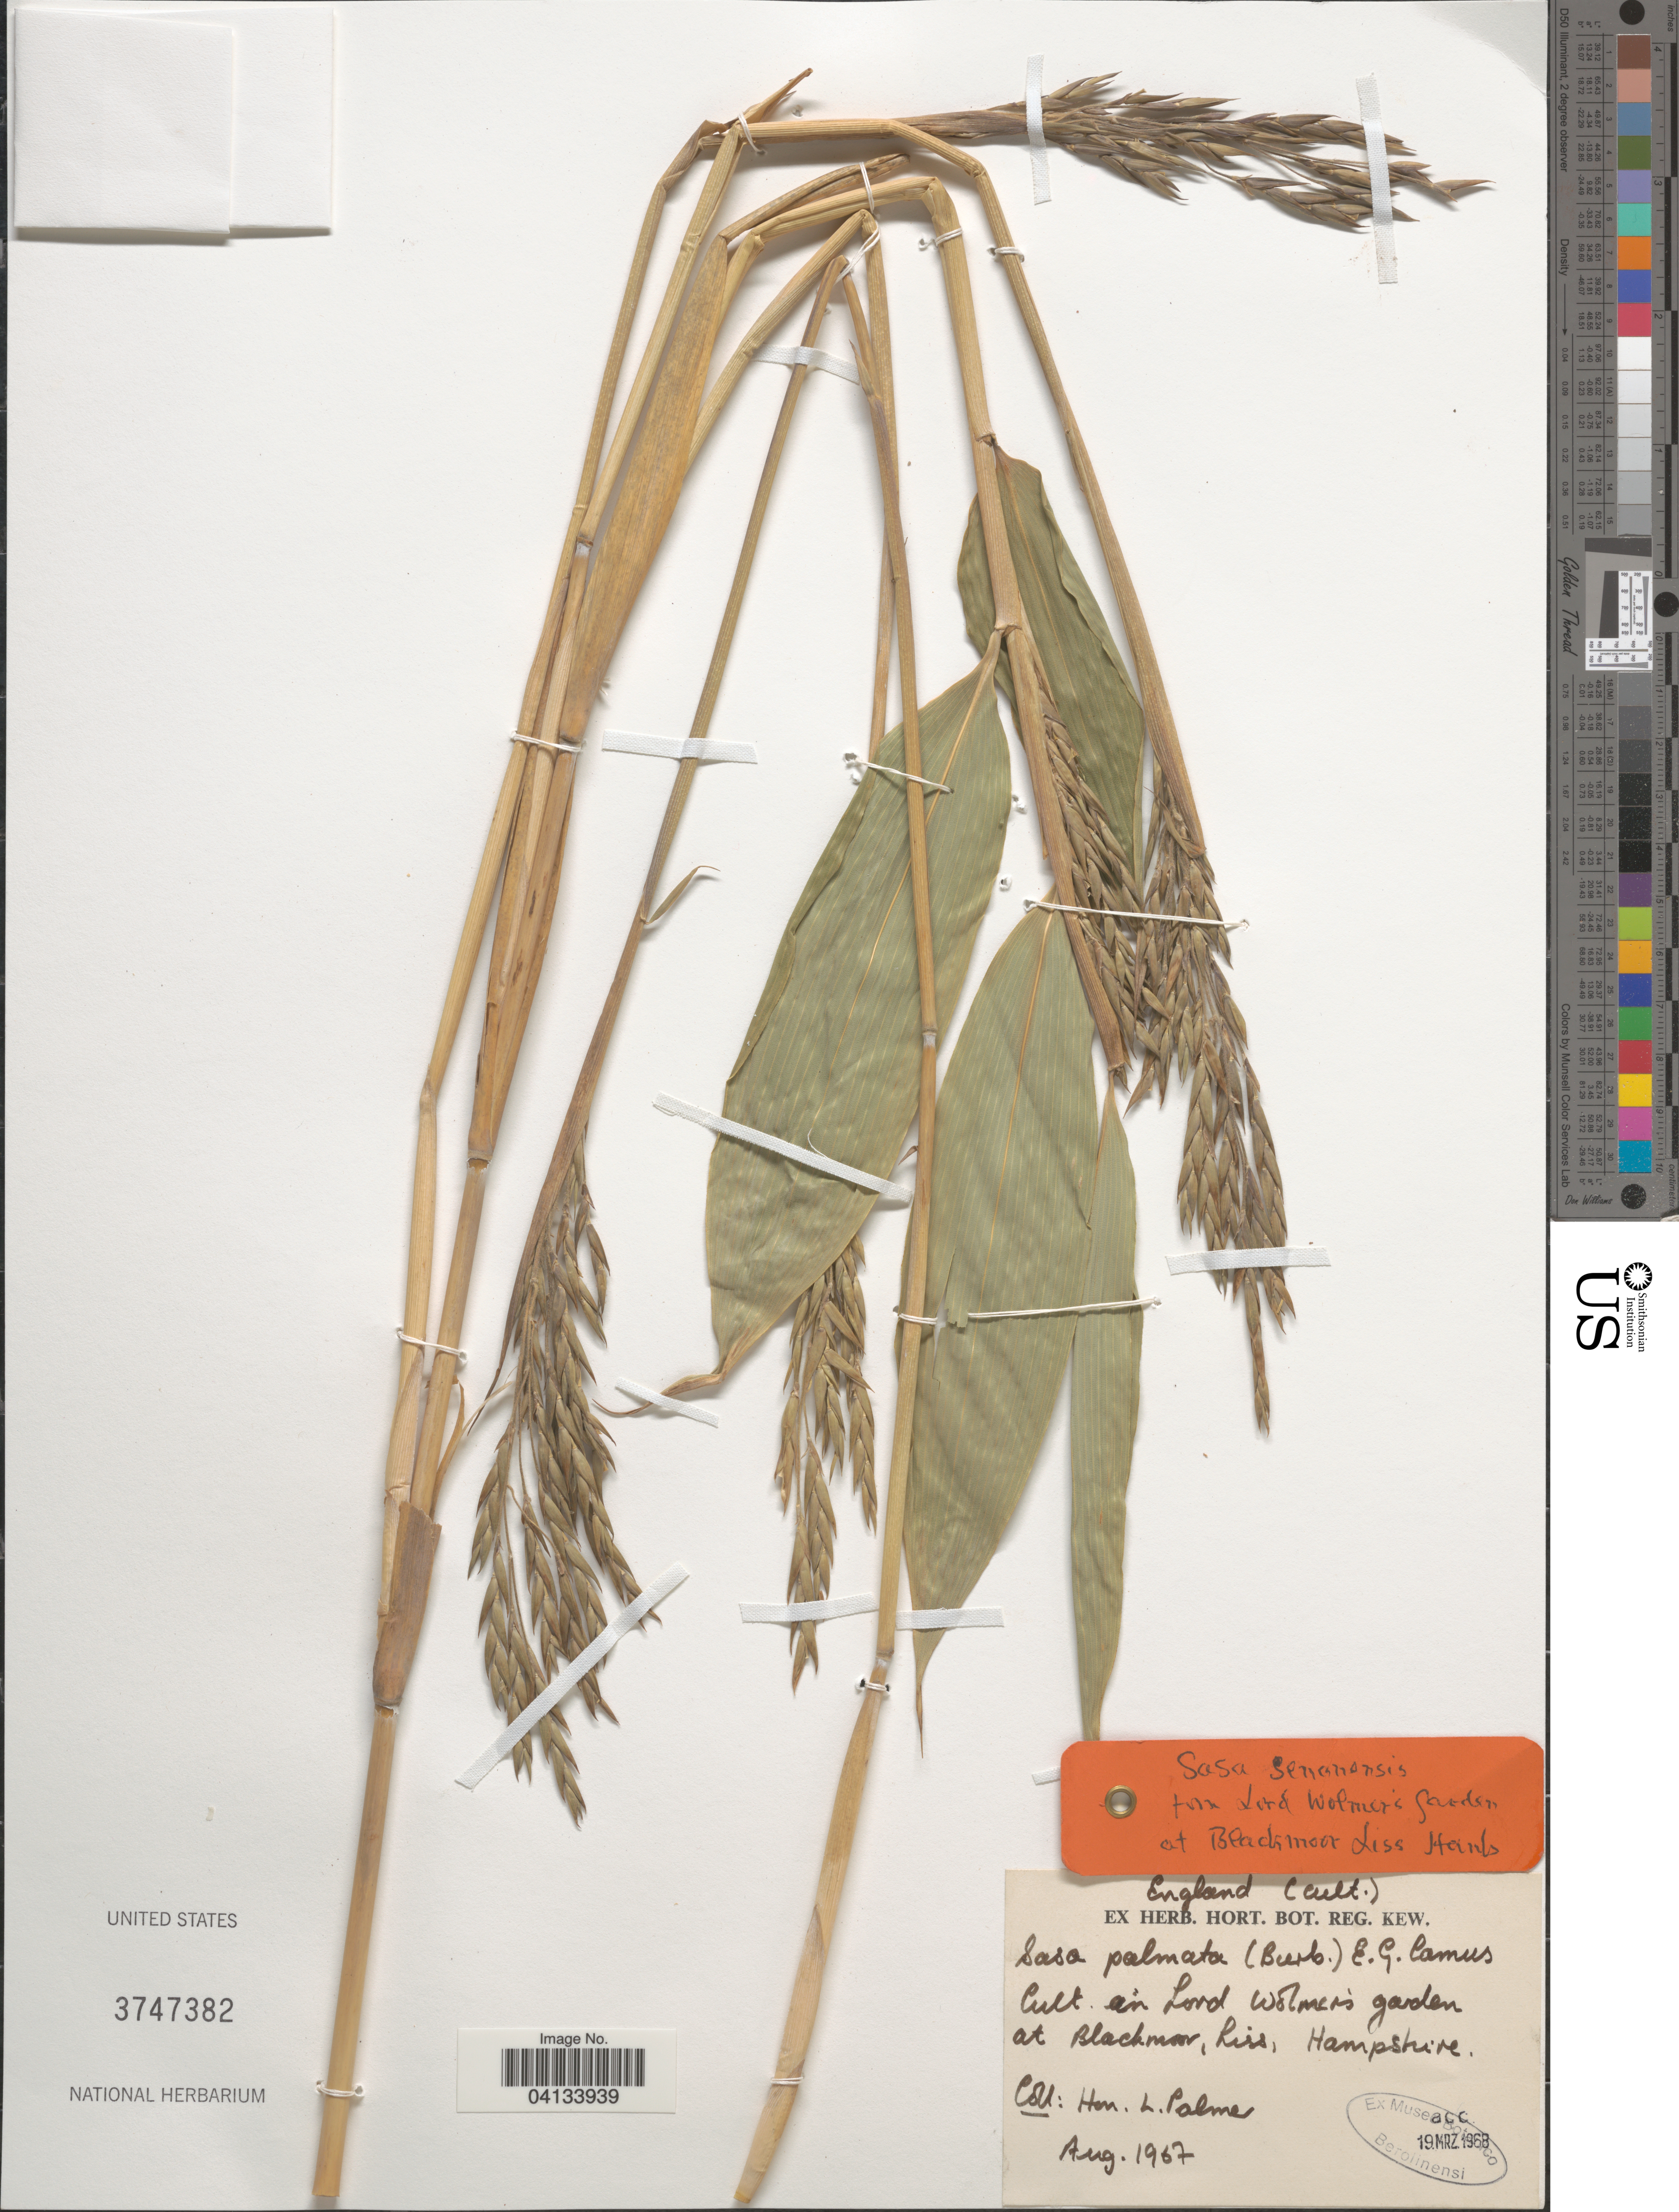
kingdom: Plantae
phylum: Tracheophyta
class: Liliopsida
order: Poales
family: Poaceae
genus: Sasa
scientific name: Sasa palmata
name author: (hort. ex Burb.) E.G. Camus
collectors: L. Palmer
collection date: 1967-08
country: United Kingdom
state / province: England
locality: In Lord Wolmer's garden at Blackmoor, Liss, Hampshire.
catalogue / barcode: US 3747382